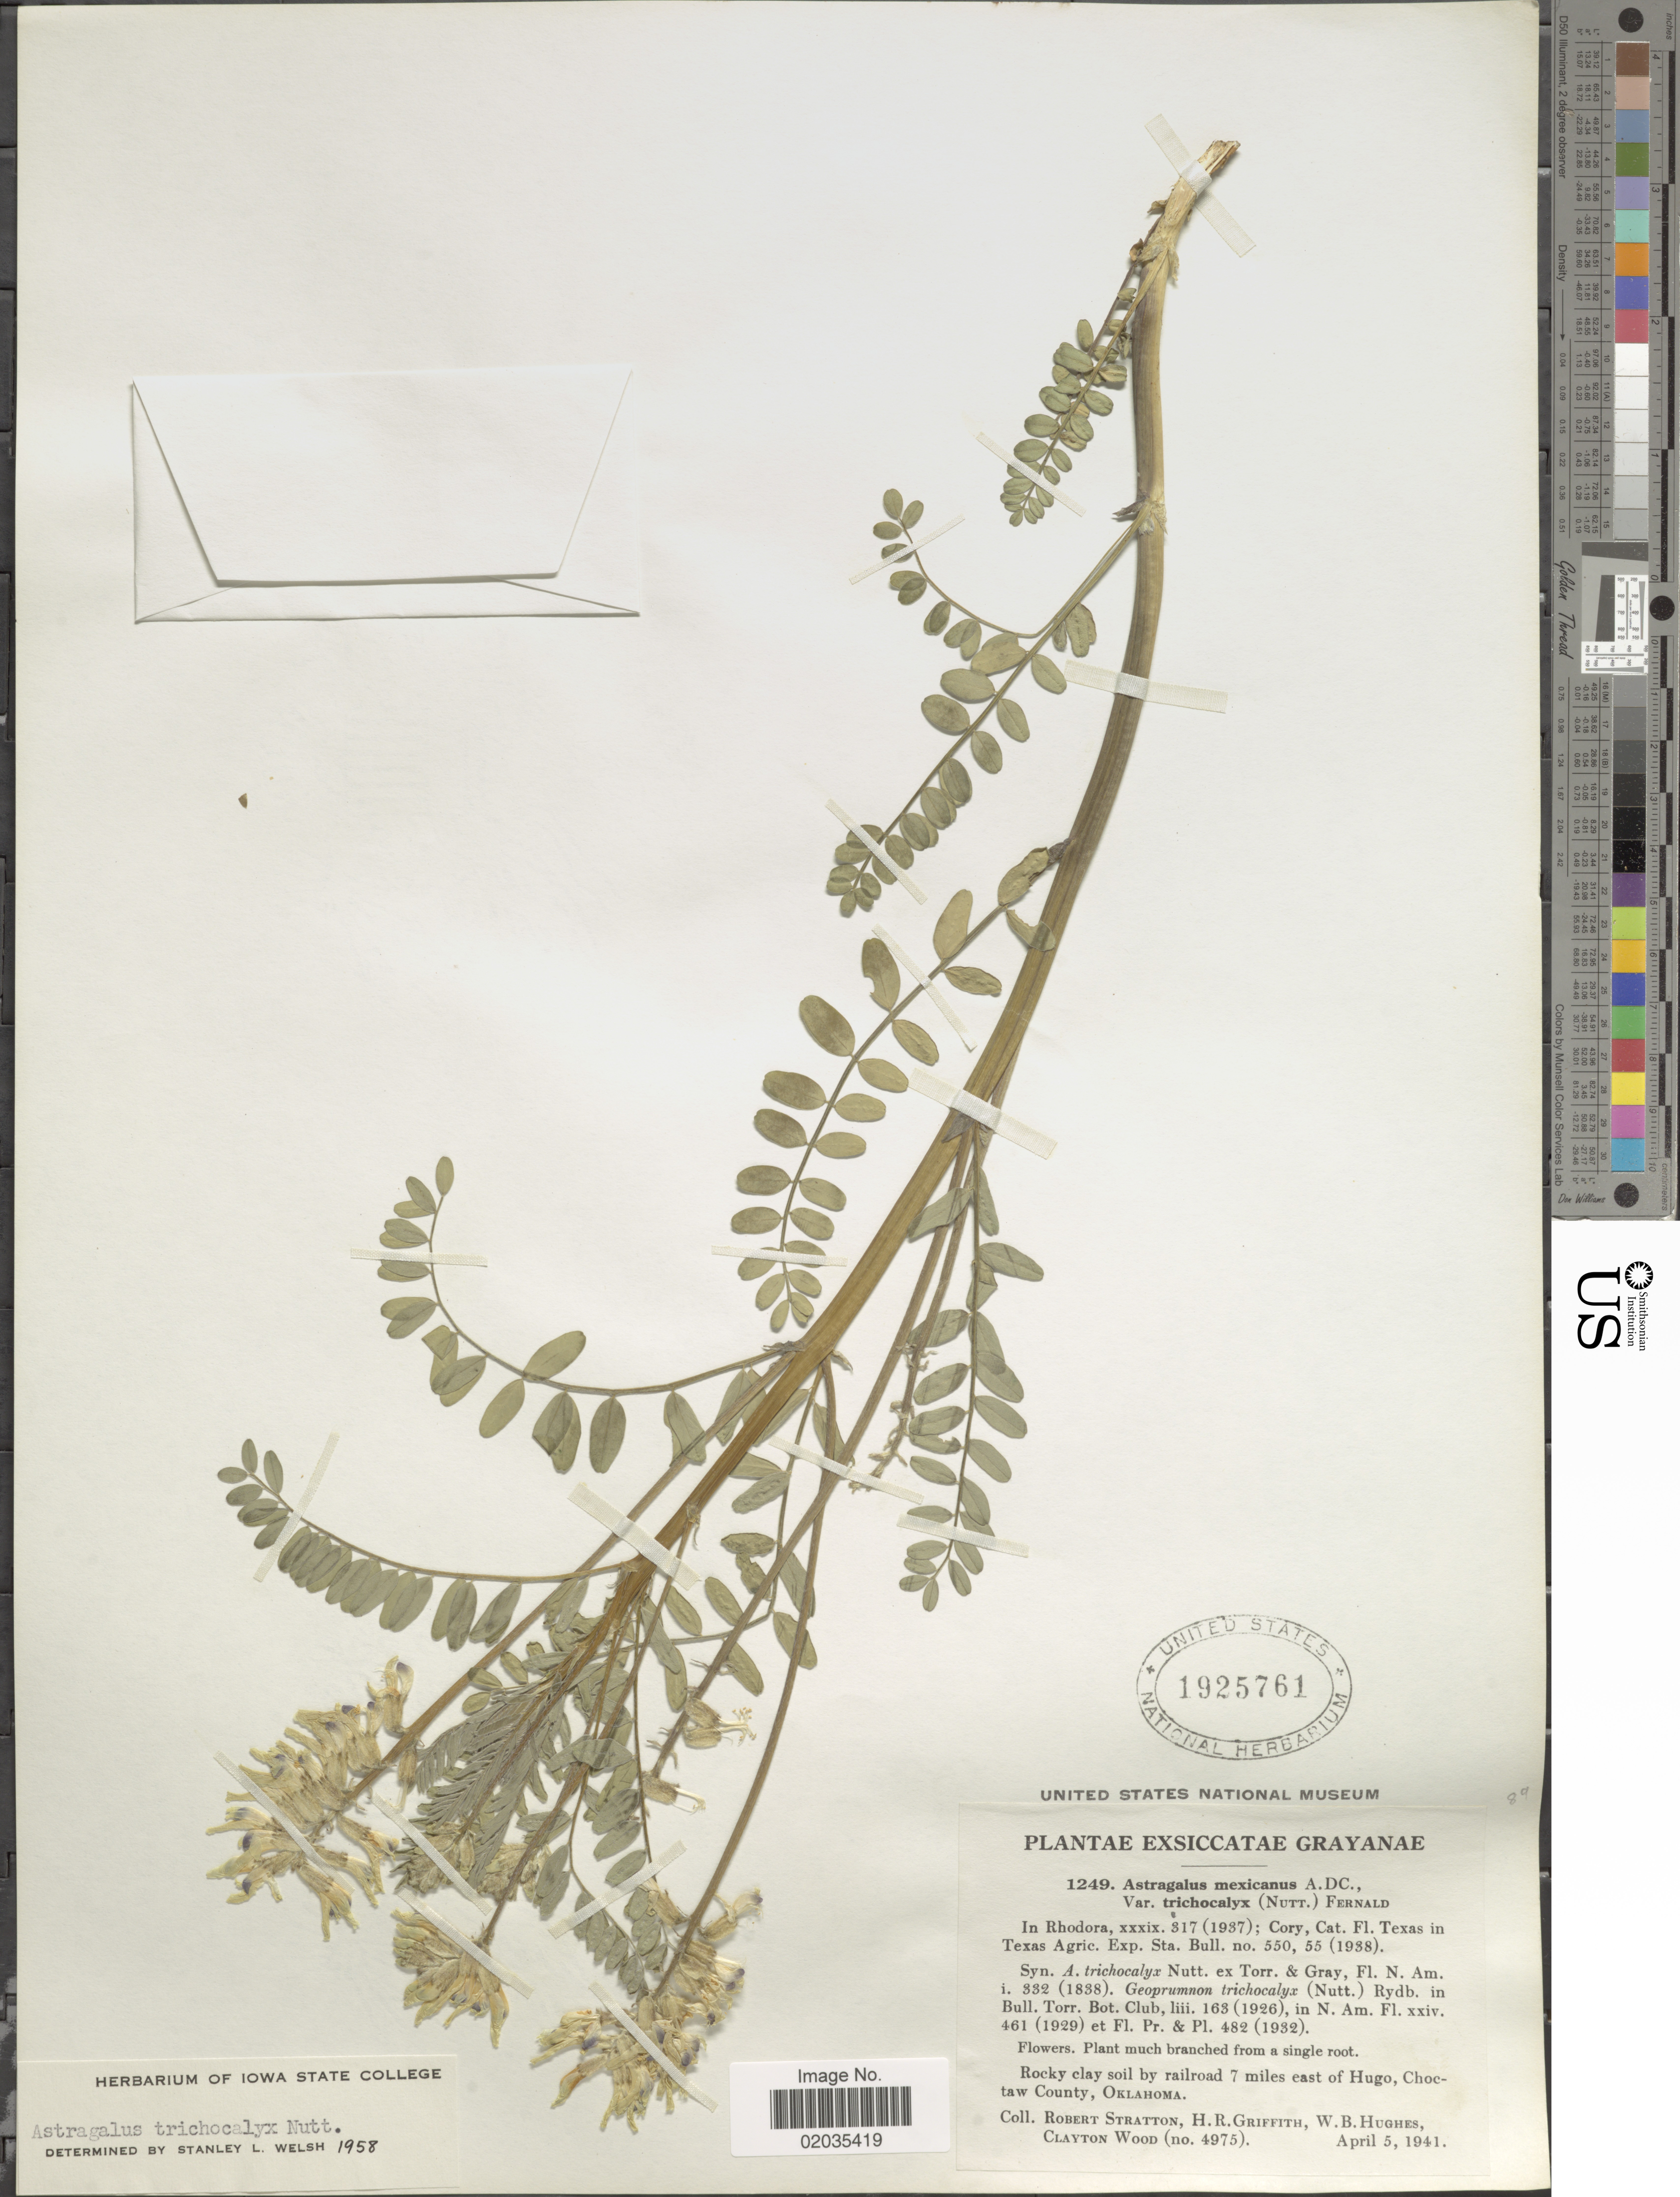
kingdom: Plantae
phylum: Tracheophyta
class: Magnoliopsida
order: Fabales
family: Fabaceae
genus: Astragalus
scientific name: Astragalus trichocalyx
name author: Nutt. ex Torr. & A. Gray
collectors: R. Stratton, H. Griffith, W. Hughes & C. Wood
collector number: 4975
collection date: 1941-04-05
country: United States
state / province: Oklahoma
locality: Exsiccatae Grayanae. 7 miles east of Hugo, Choctaw County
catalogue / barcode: US 1925761